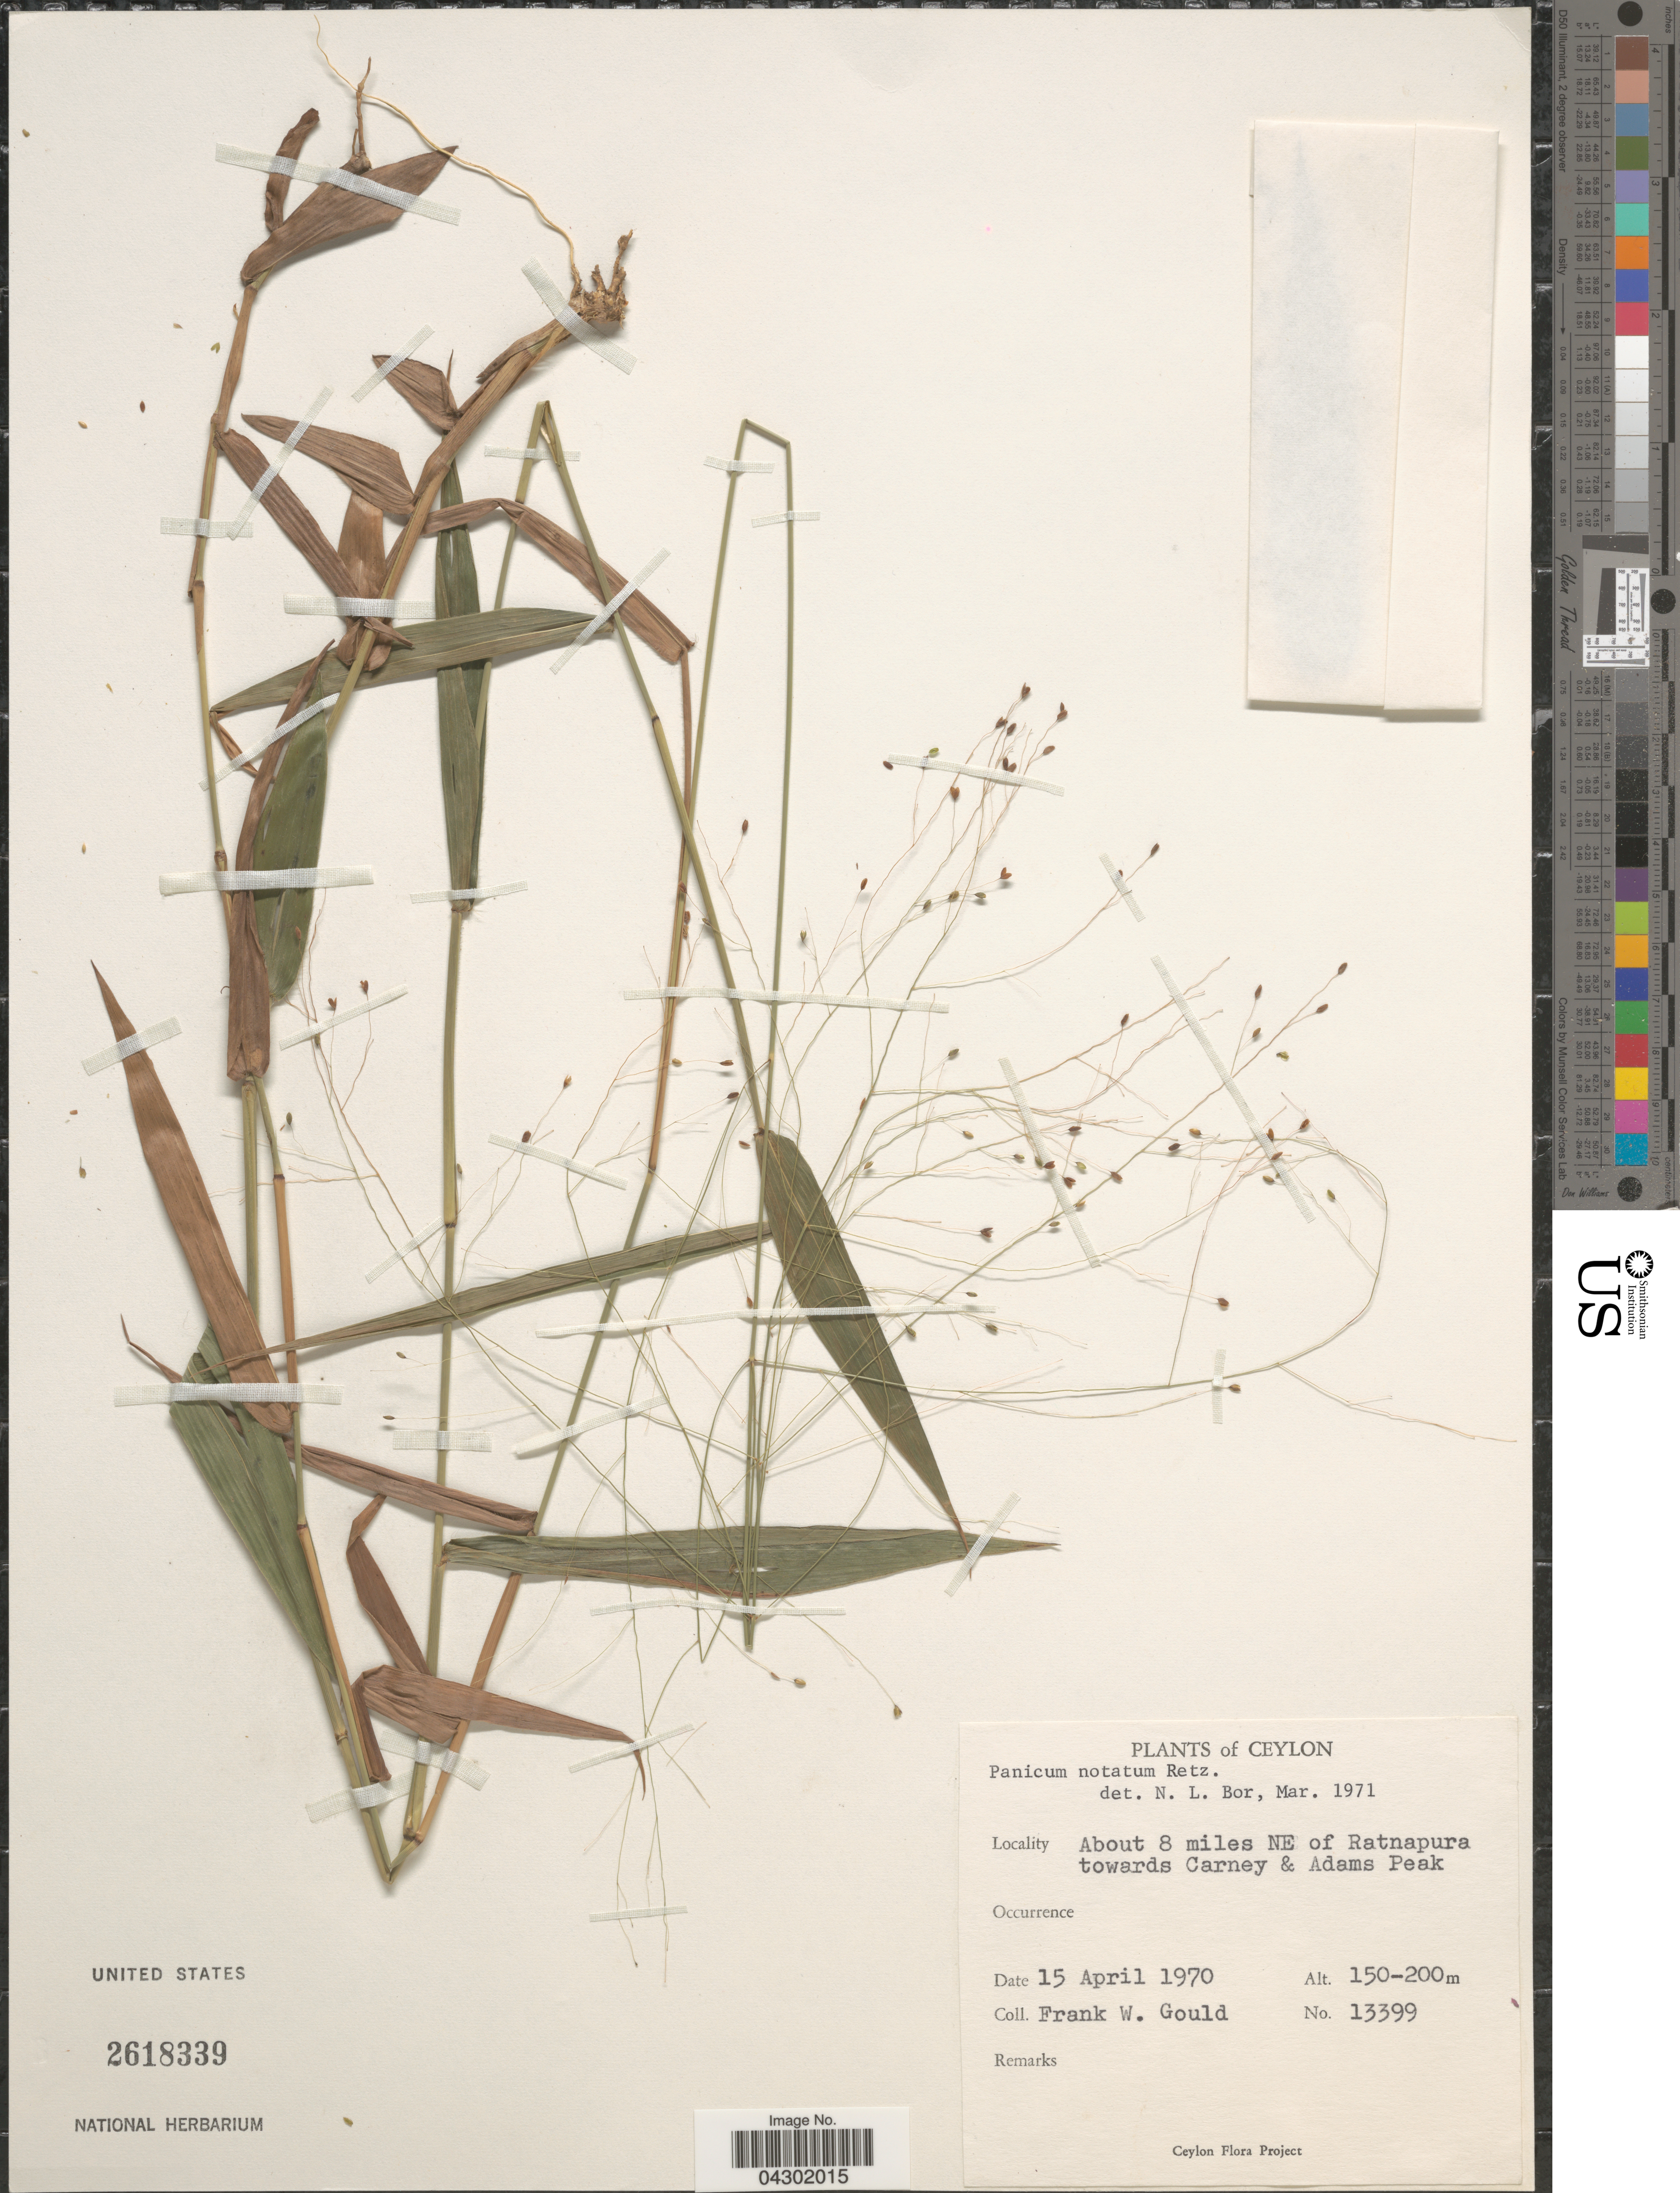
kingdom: Plantae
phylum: Tracheophyta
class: Liliopsida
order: Poales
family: Poaceae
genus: Panicum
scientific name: Panicum notatum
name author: Retz.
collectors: F. W. Gould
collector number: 13399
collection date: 1970-04-15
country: Sri Lanka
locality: Ceylon. About 8 miles NE of Ratnapura towards Carney & Adams Peak.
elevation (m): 150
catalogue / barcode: US 2618339